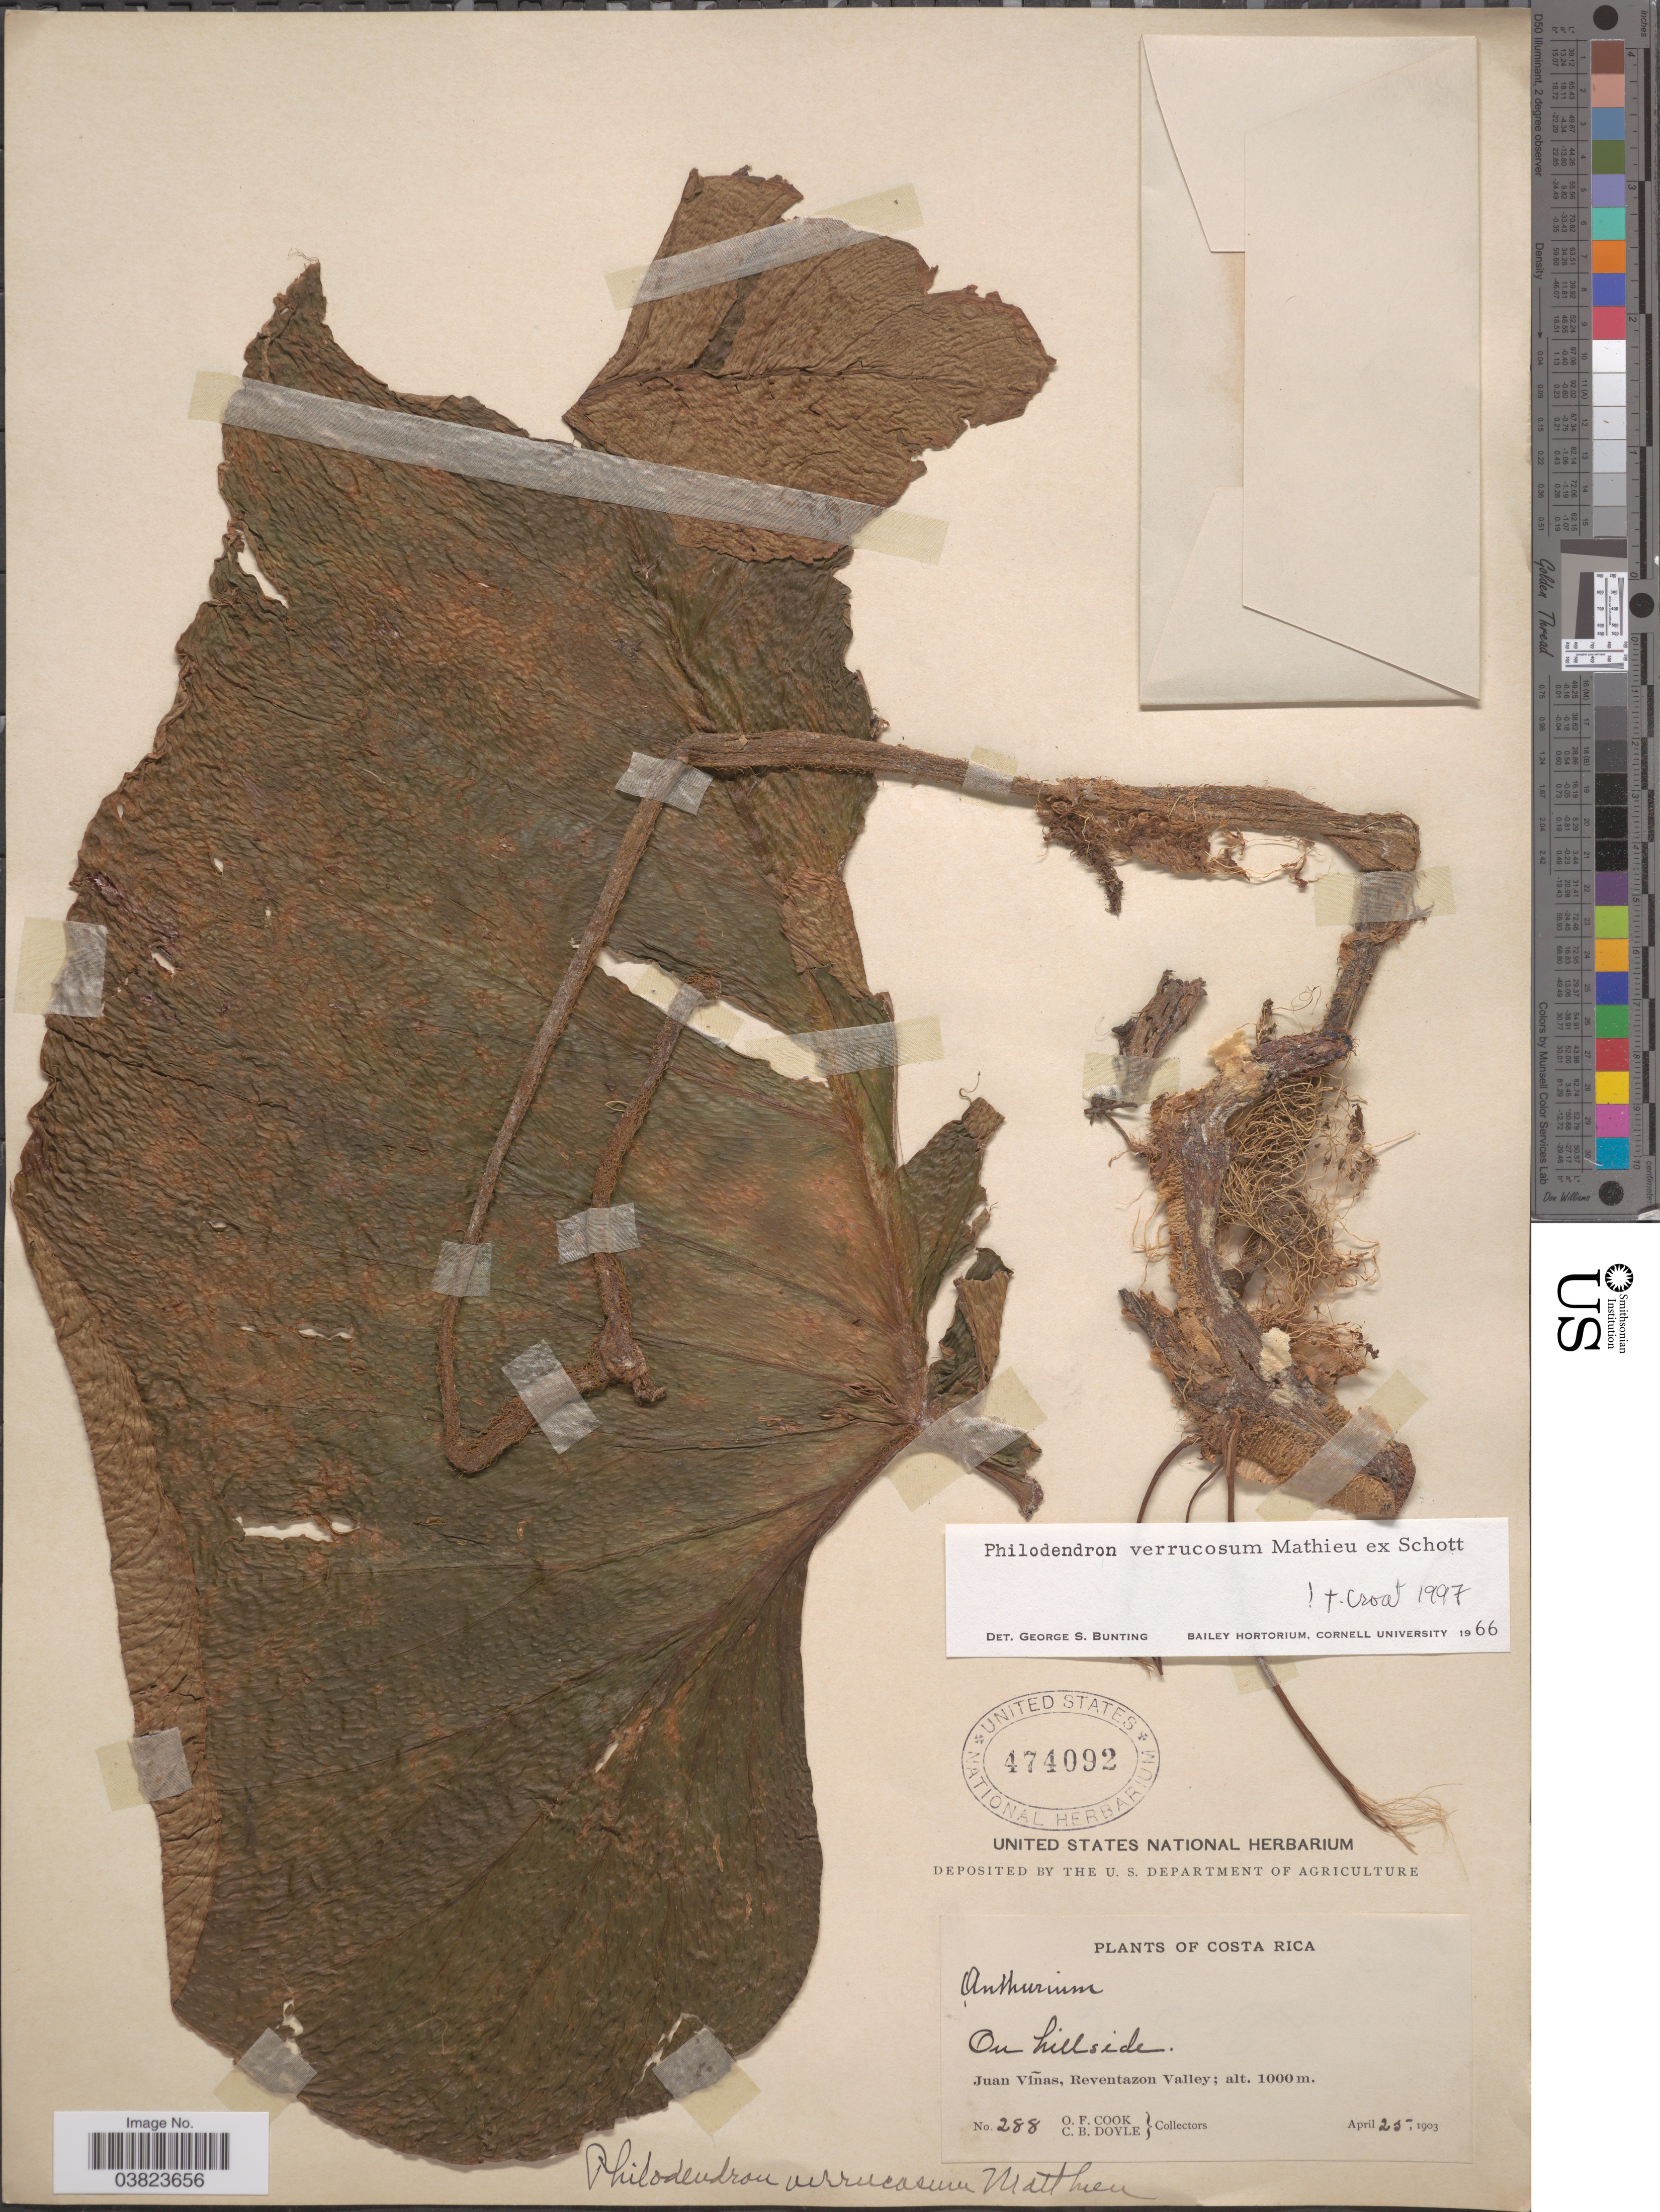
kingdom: Plantae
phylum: Tracheophyta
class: Liliopsida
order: Alismatales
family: Araceae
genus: Philodendron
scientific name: Philodendron verrucosum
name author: L. Mathieu ex Schott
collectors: O. F. Cook & C. Doyle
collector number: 288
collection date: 1903-04-25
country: Costa Rica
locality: Juan Viñas, Reventazon Valley.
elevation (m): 1000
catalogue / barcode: US 474092